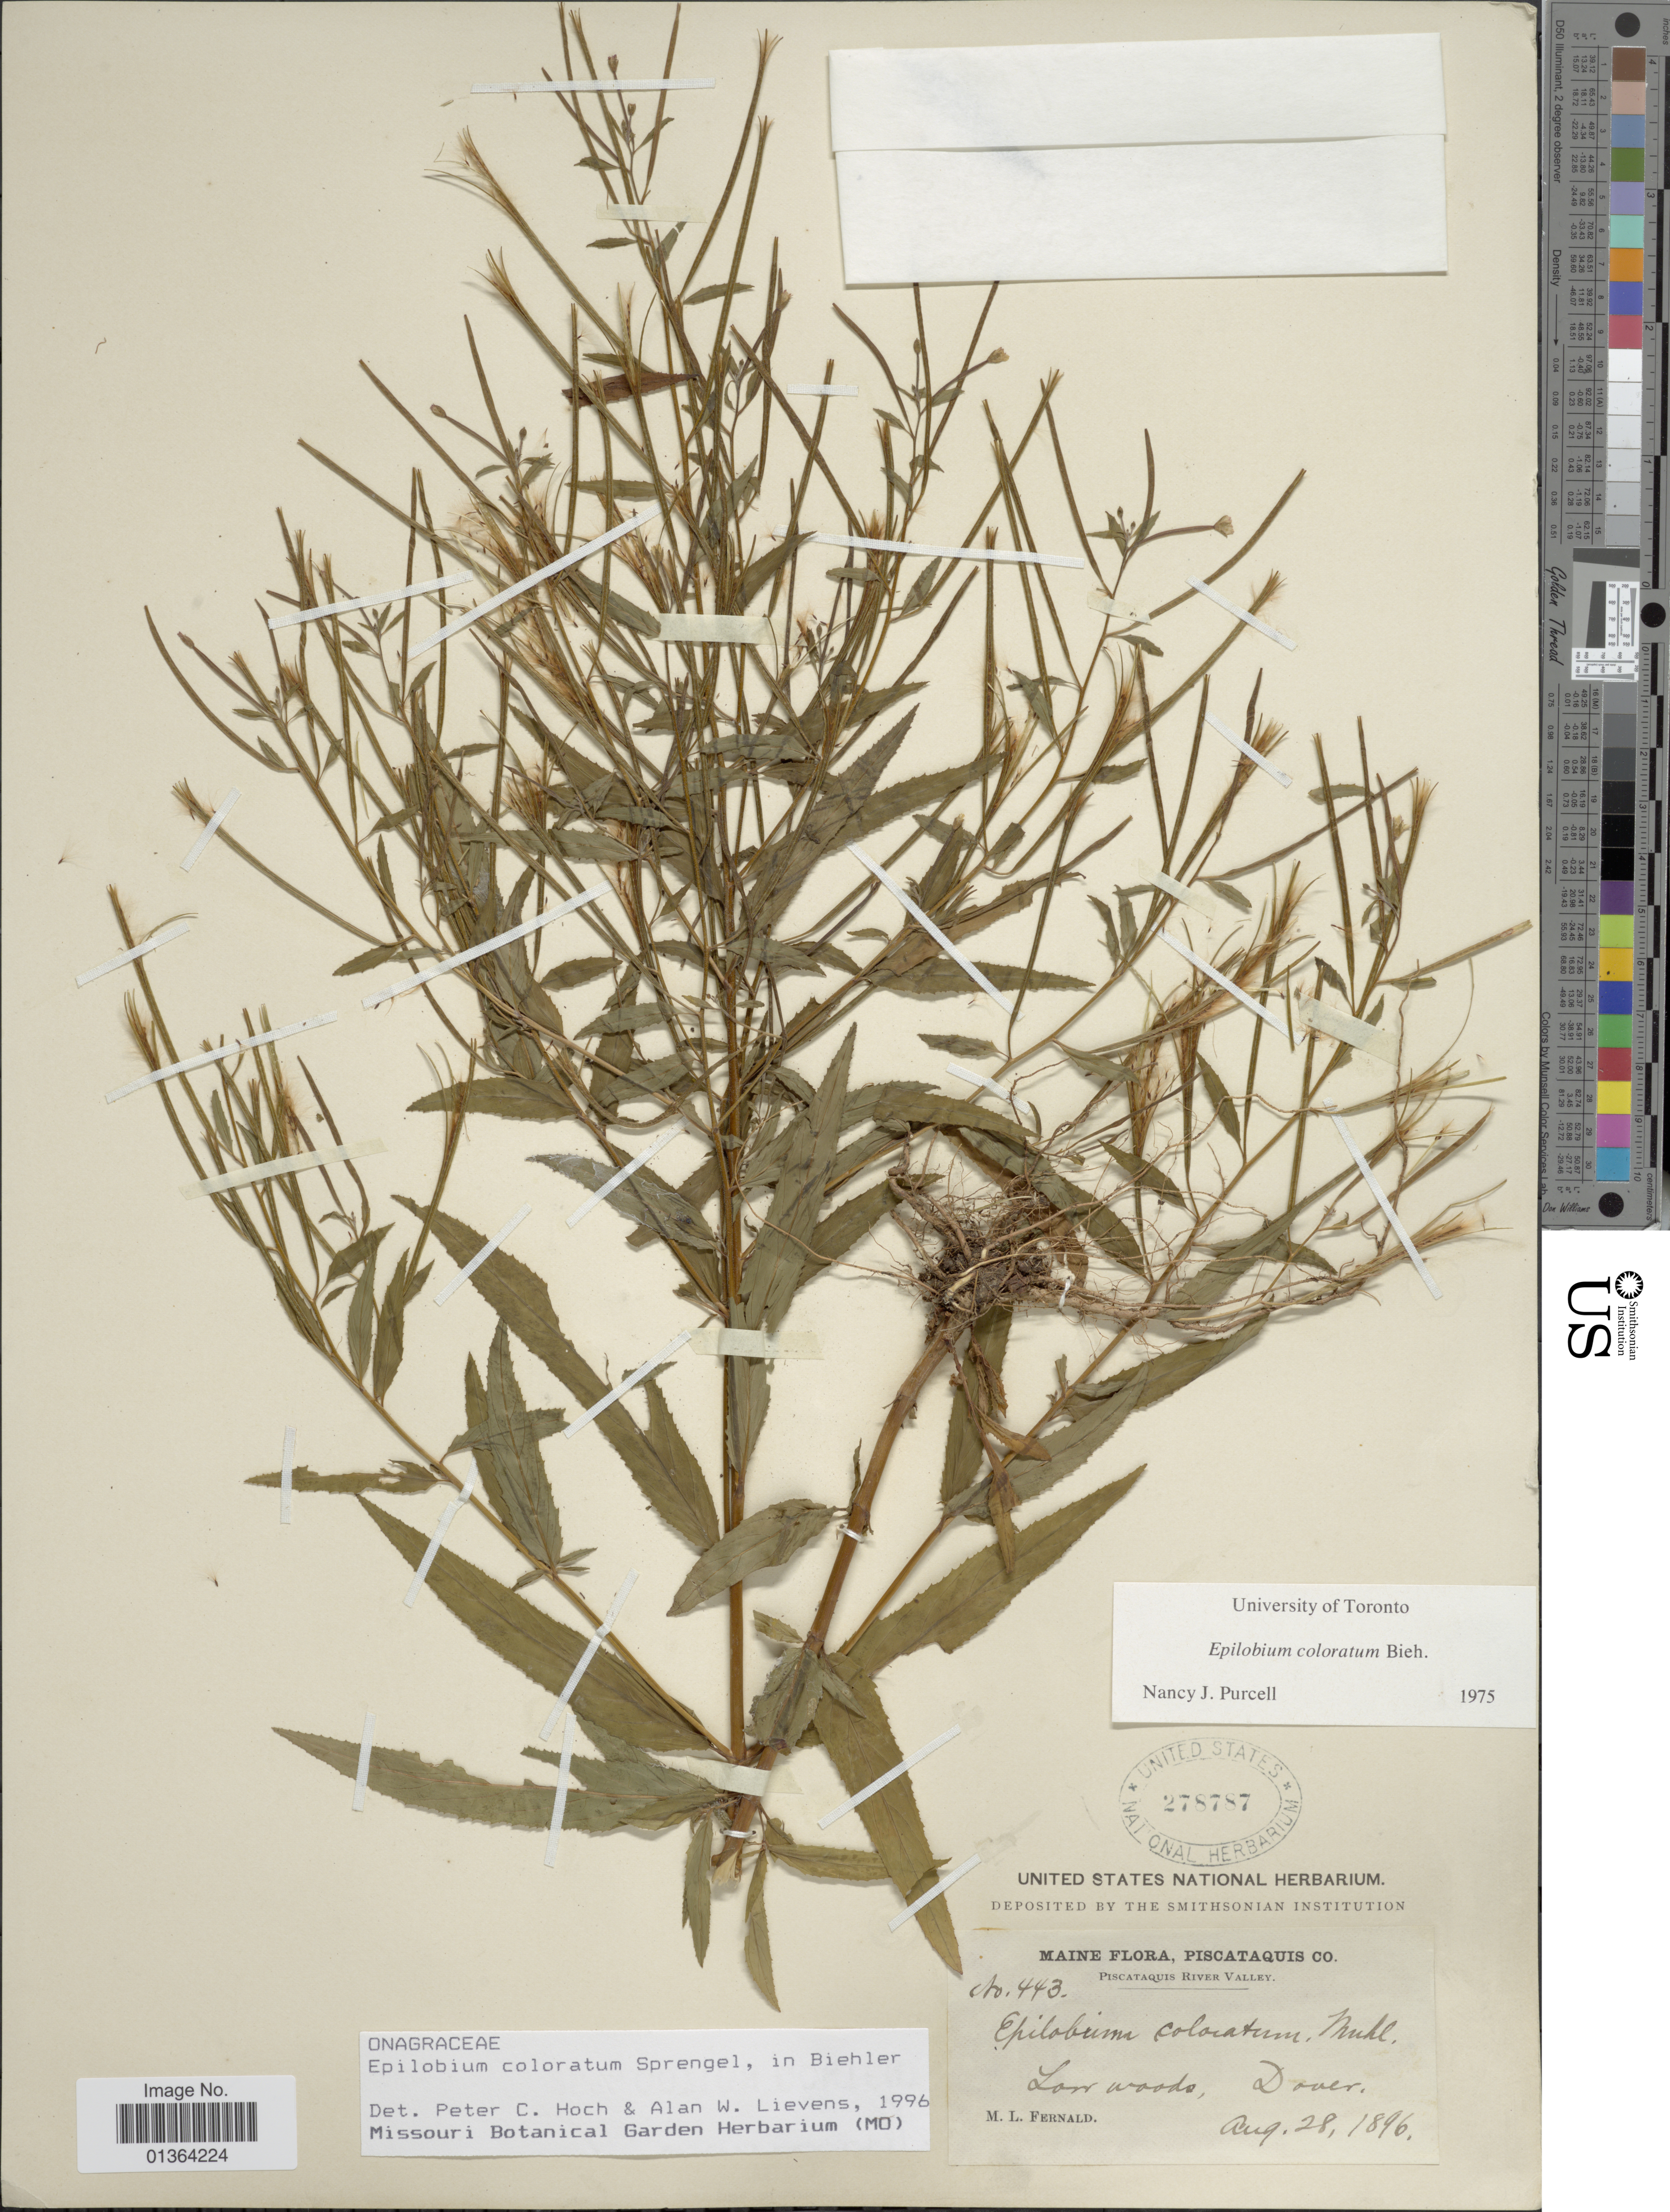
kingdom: Plantae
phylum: Tracheophyta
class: Magnoliopsida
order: Myrtales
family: Onagraceae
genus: Epilobium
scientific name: Epilobium coloratum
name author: Biehler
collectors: M. L. Fernald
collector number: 443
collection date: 1896-08-28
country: United States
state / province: Maine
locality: Piscataquis Co. Dover.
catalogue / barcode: US 278787